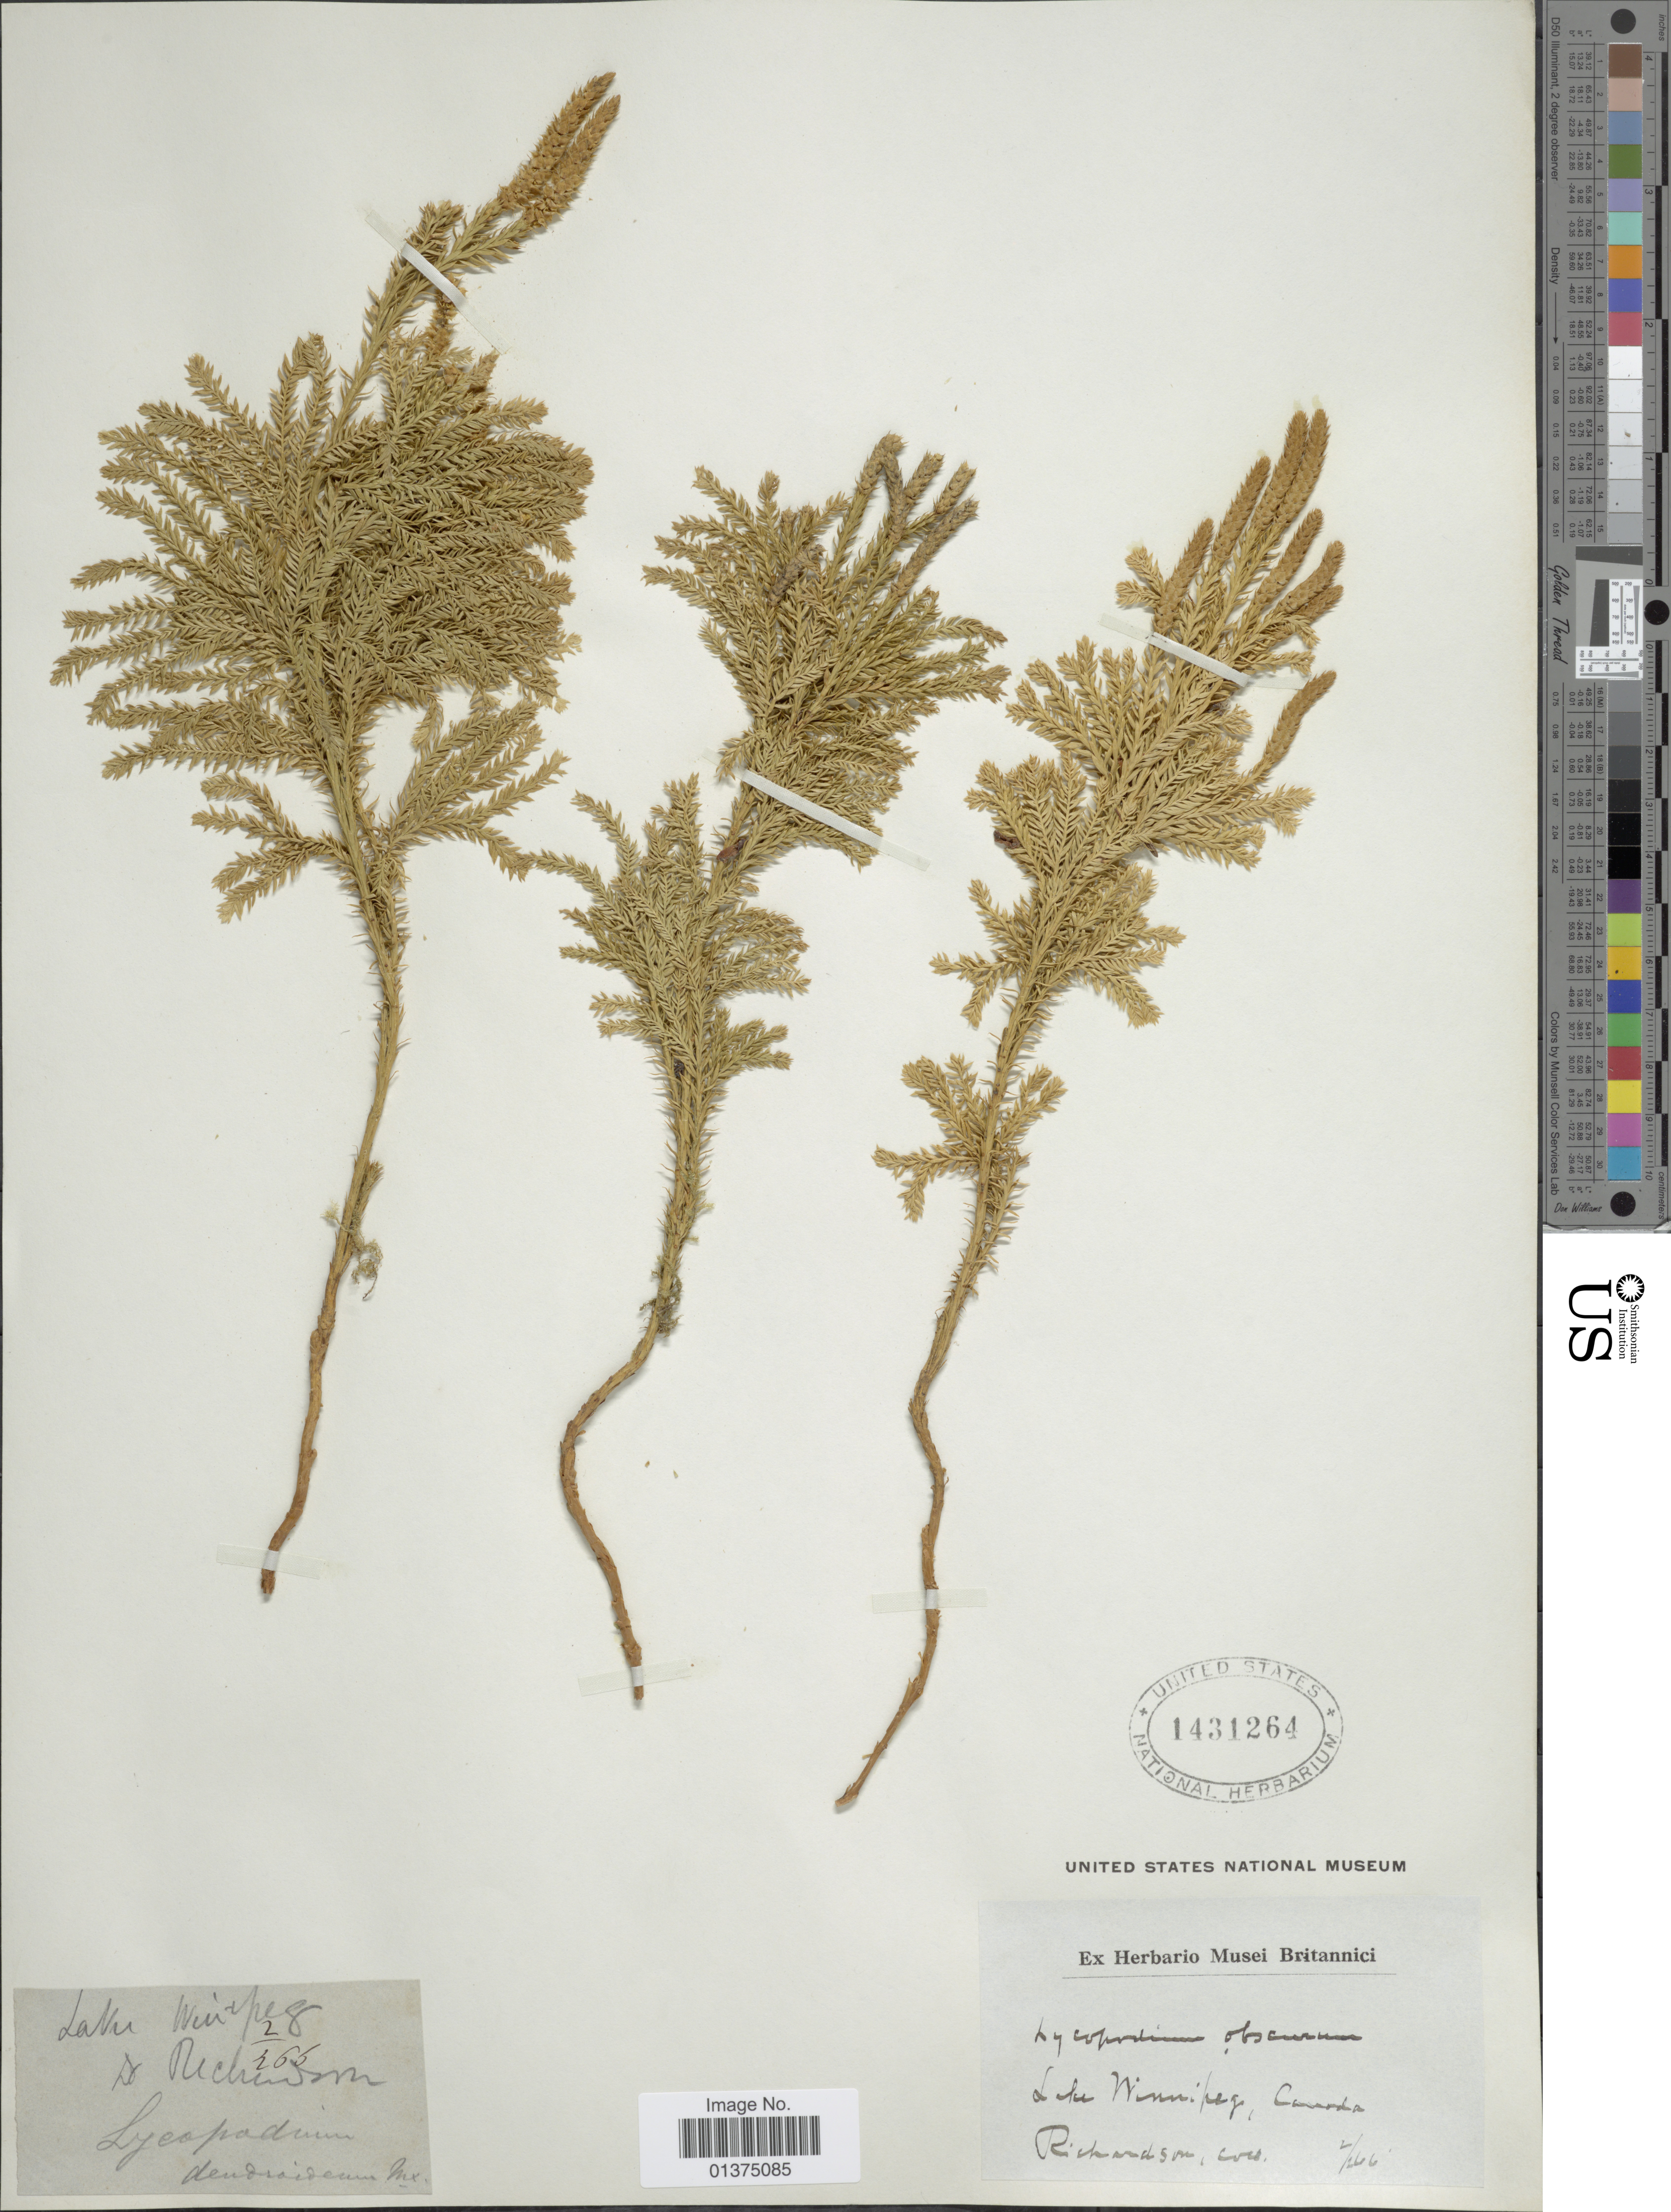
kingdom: Plantae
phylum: Tracheophyta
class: Lycopodiopsida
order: Lycopodiales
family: Lycopodiaceae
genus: Dendrolycopodium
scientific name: Dendrolycopodium dendroideum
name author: (Michx.) A. Haines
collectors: -- Richardson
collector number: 2/266 *?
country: Canada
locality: Lake Winnipeg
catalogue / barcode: US 1431264